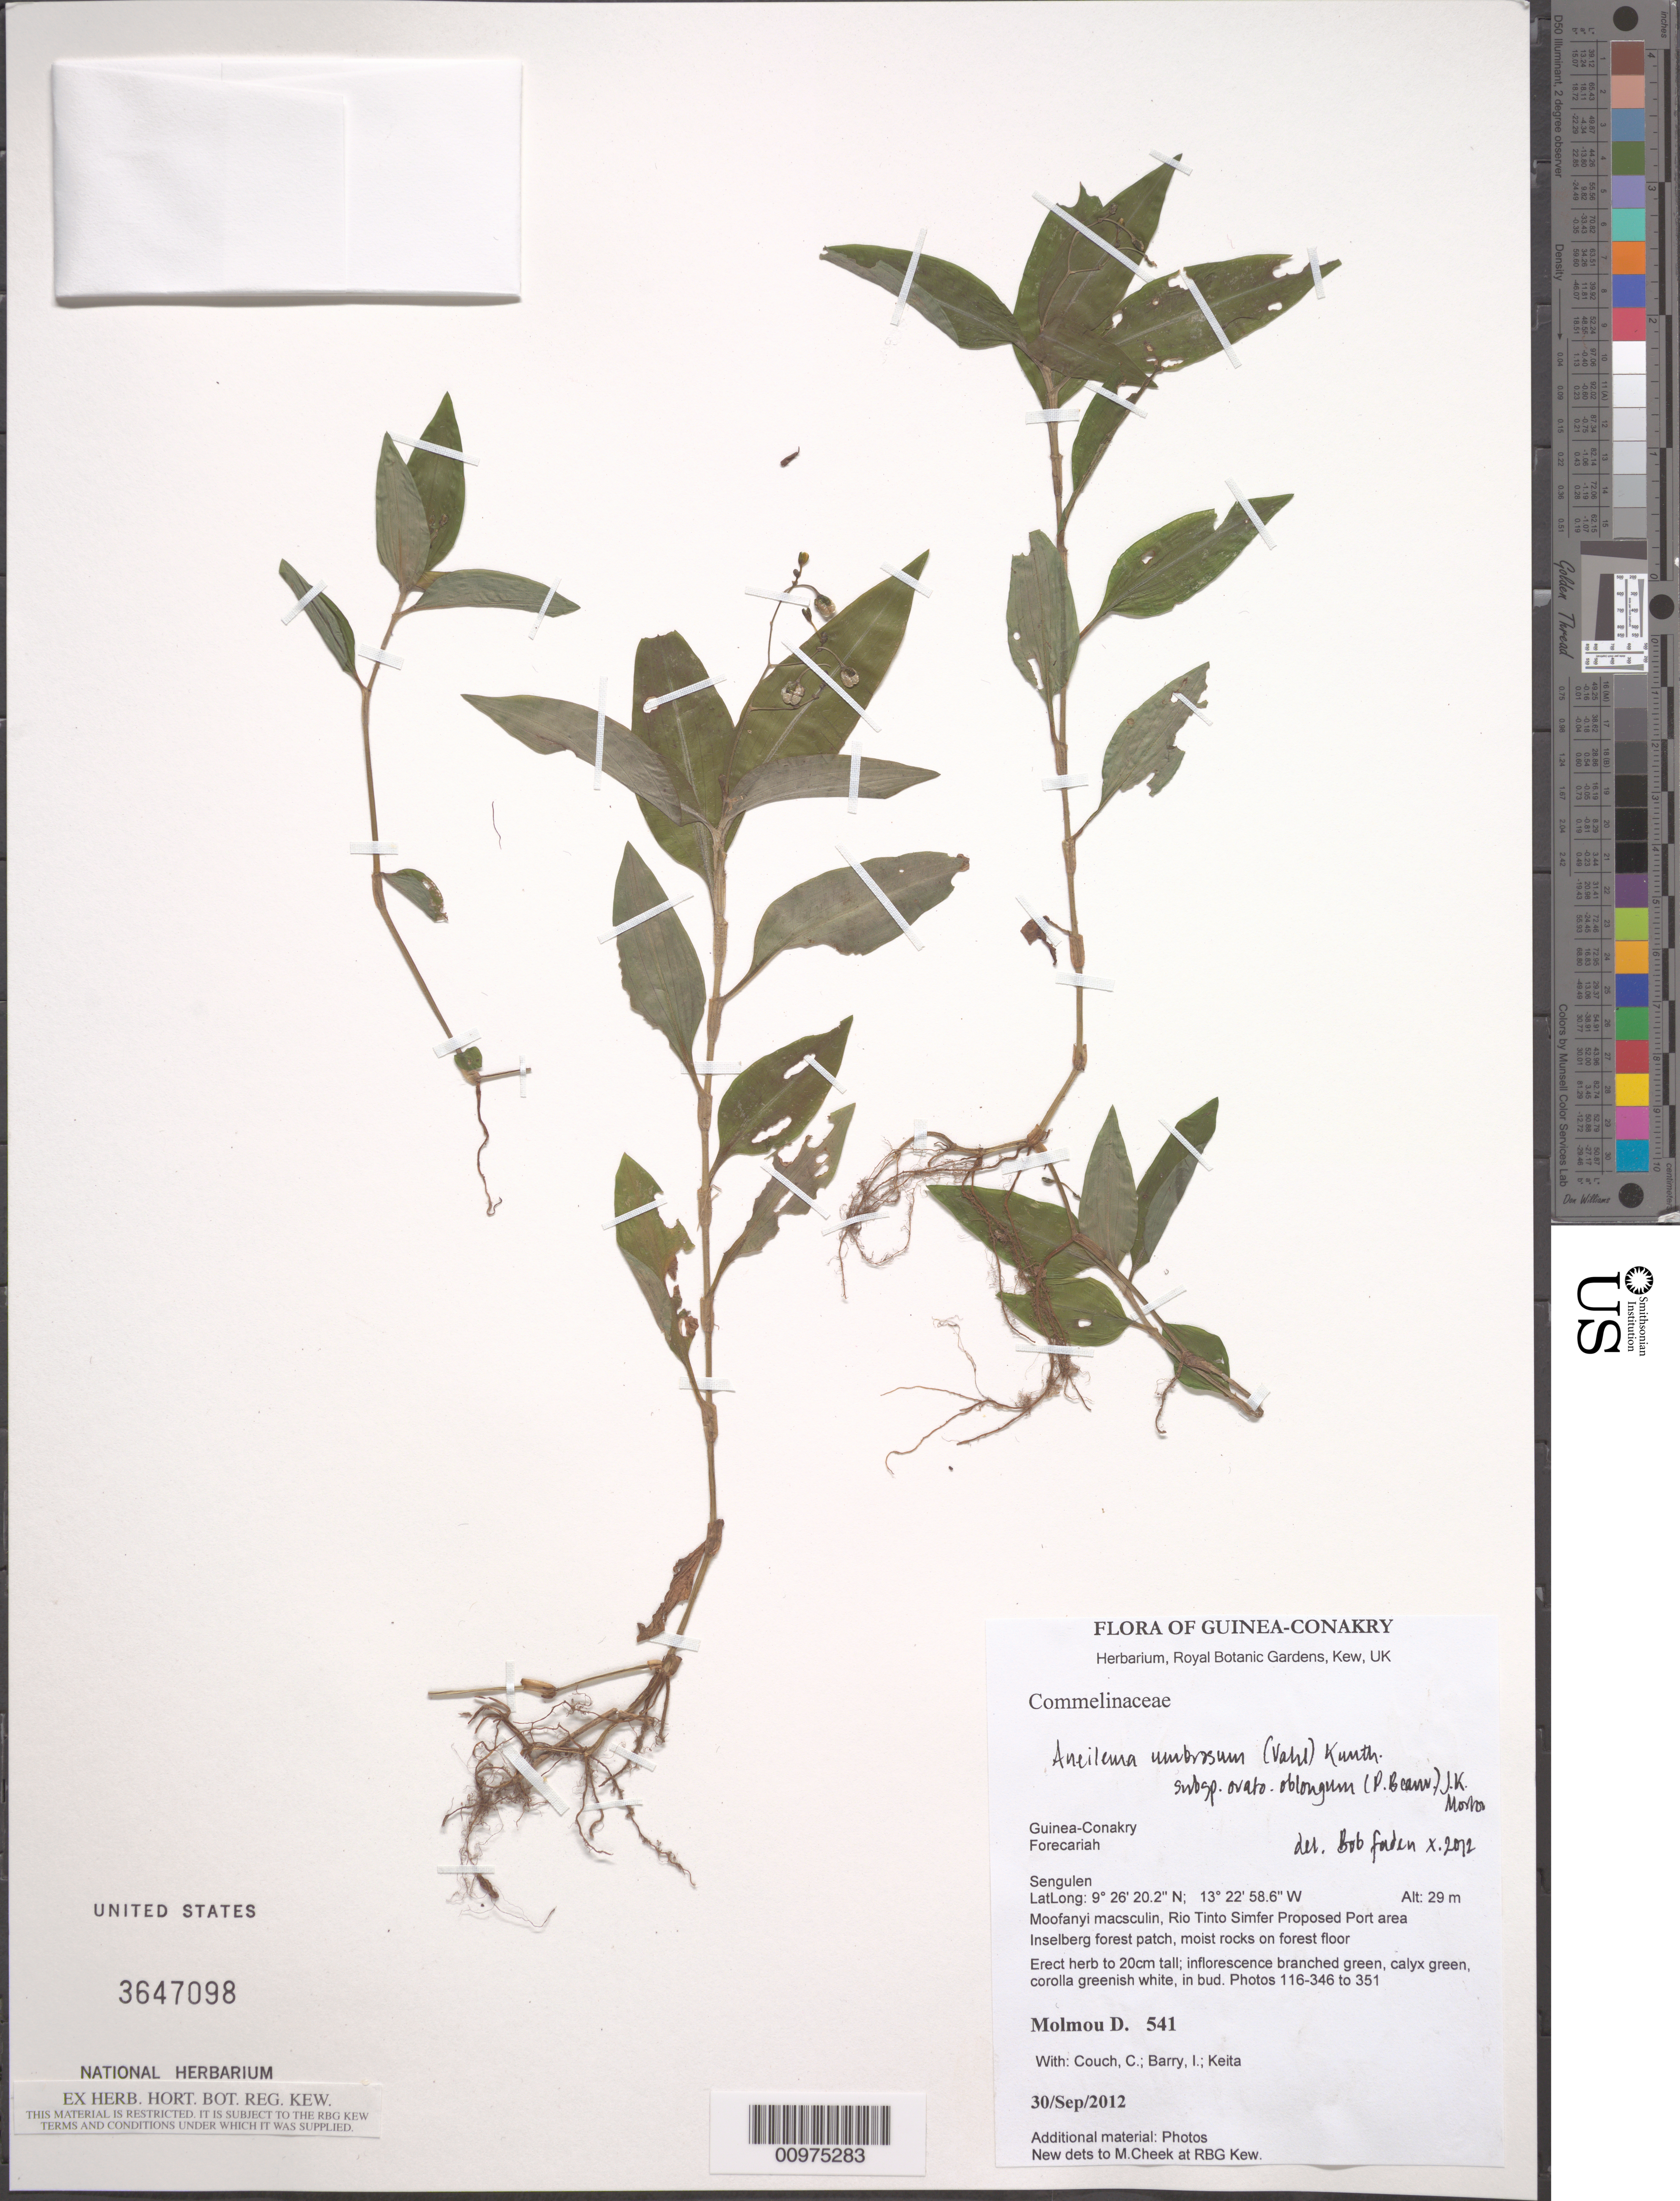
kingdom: Plantae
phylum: Tracheophyta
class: Liliopsida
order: Commelinales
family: Commelinaceae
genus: Aneilema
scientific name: Aneilema umbrosum subsp. ovato-oblongum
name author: (P. Beauv.) J.K. Morton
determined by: Faden, Robert B., (US), Smithsonian Institution - National Museum of Natural History (UNITED STATES)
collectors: D. Molmou et al.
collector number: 541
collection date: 2012-09-30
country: Guinea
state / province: Kindia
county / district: Forecariah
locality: Moofanyi macsculin, Rio Tinto Simfer Proposed Part area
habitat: Inselberg forest patch, moist rocks on forest floor.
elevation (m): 29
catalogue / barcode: US 3647098